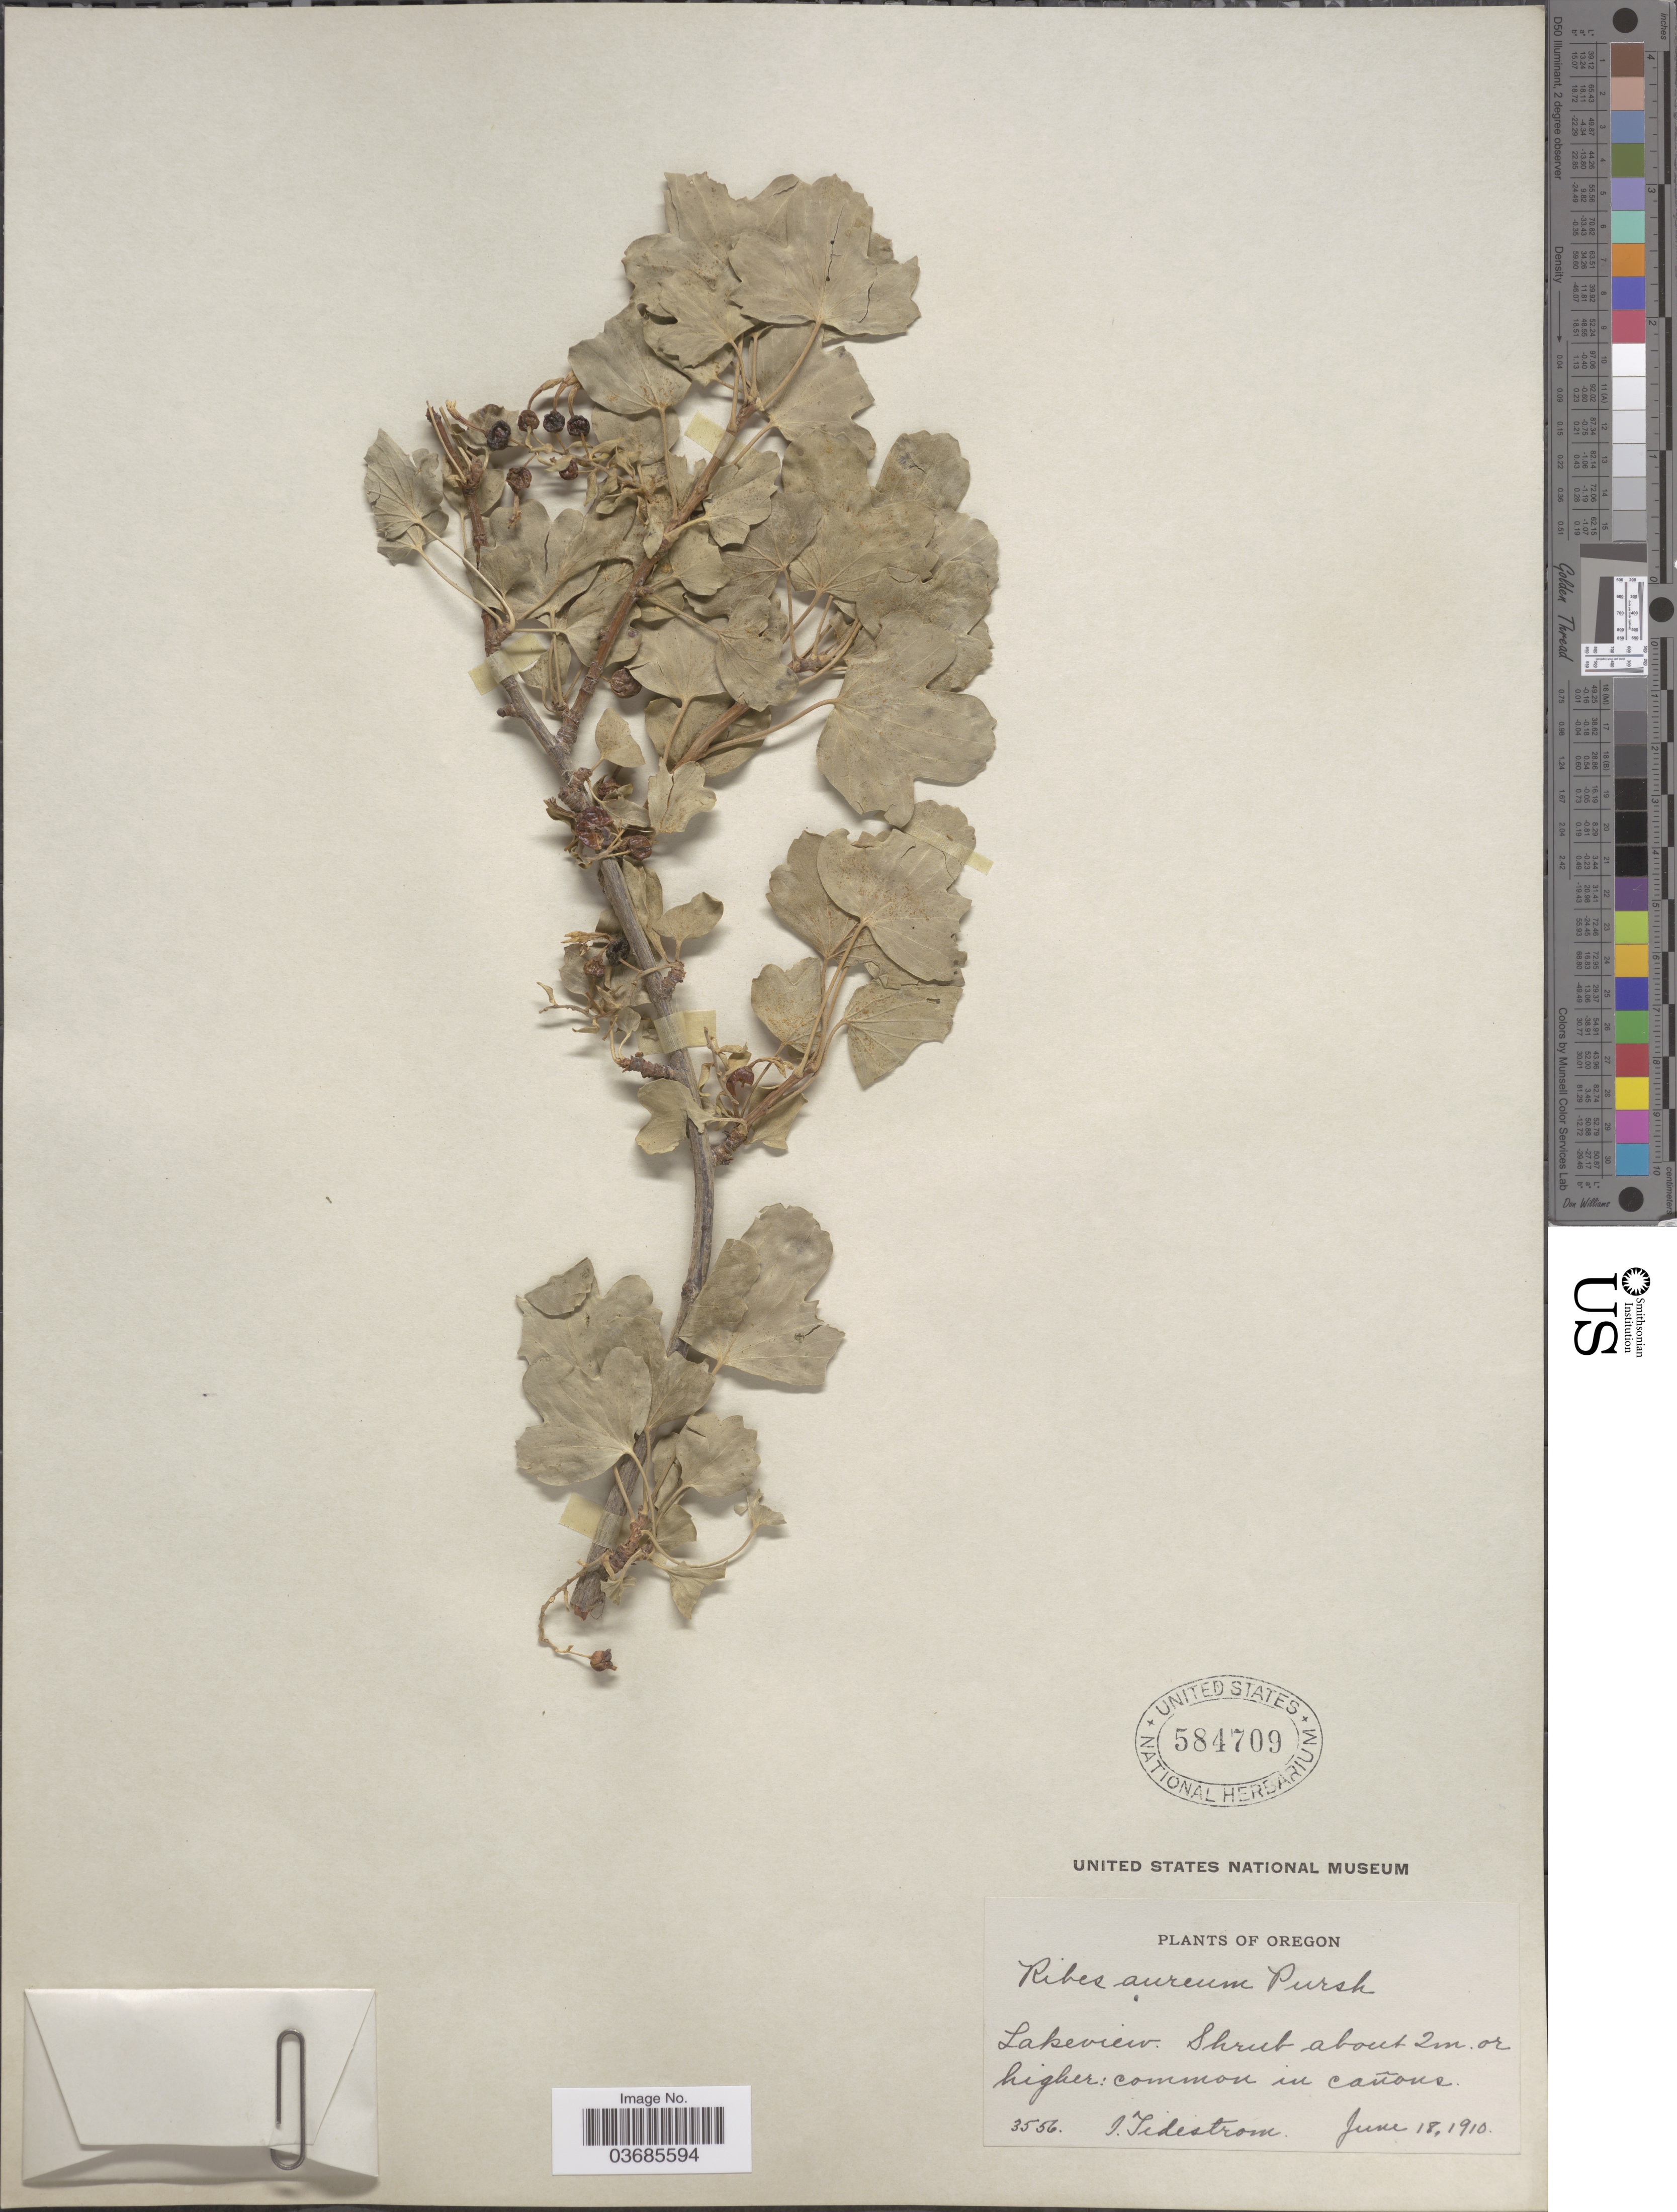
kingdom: Plantae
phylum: Tracheophyta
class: Magnoliopsida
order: Saxifragales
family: Grossulariaceae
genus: Ribes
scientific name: Ribes aureum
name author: Pursh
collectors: I. Tiderstrom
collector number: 3556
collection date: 1910-06-18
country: United States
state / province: Oregon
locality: Lakeview.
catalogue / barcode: US 584709